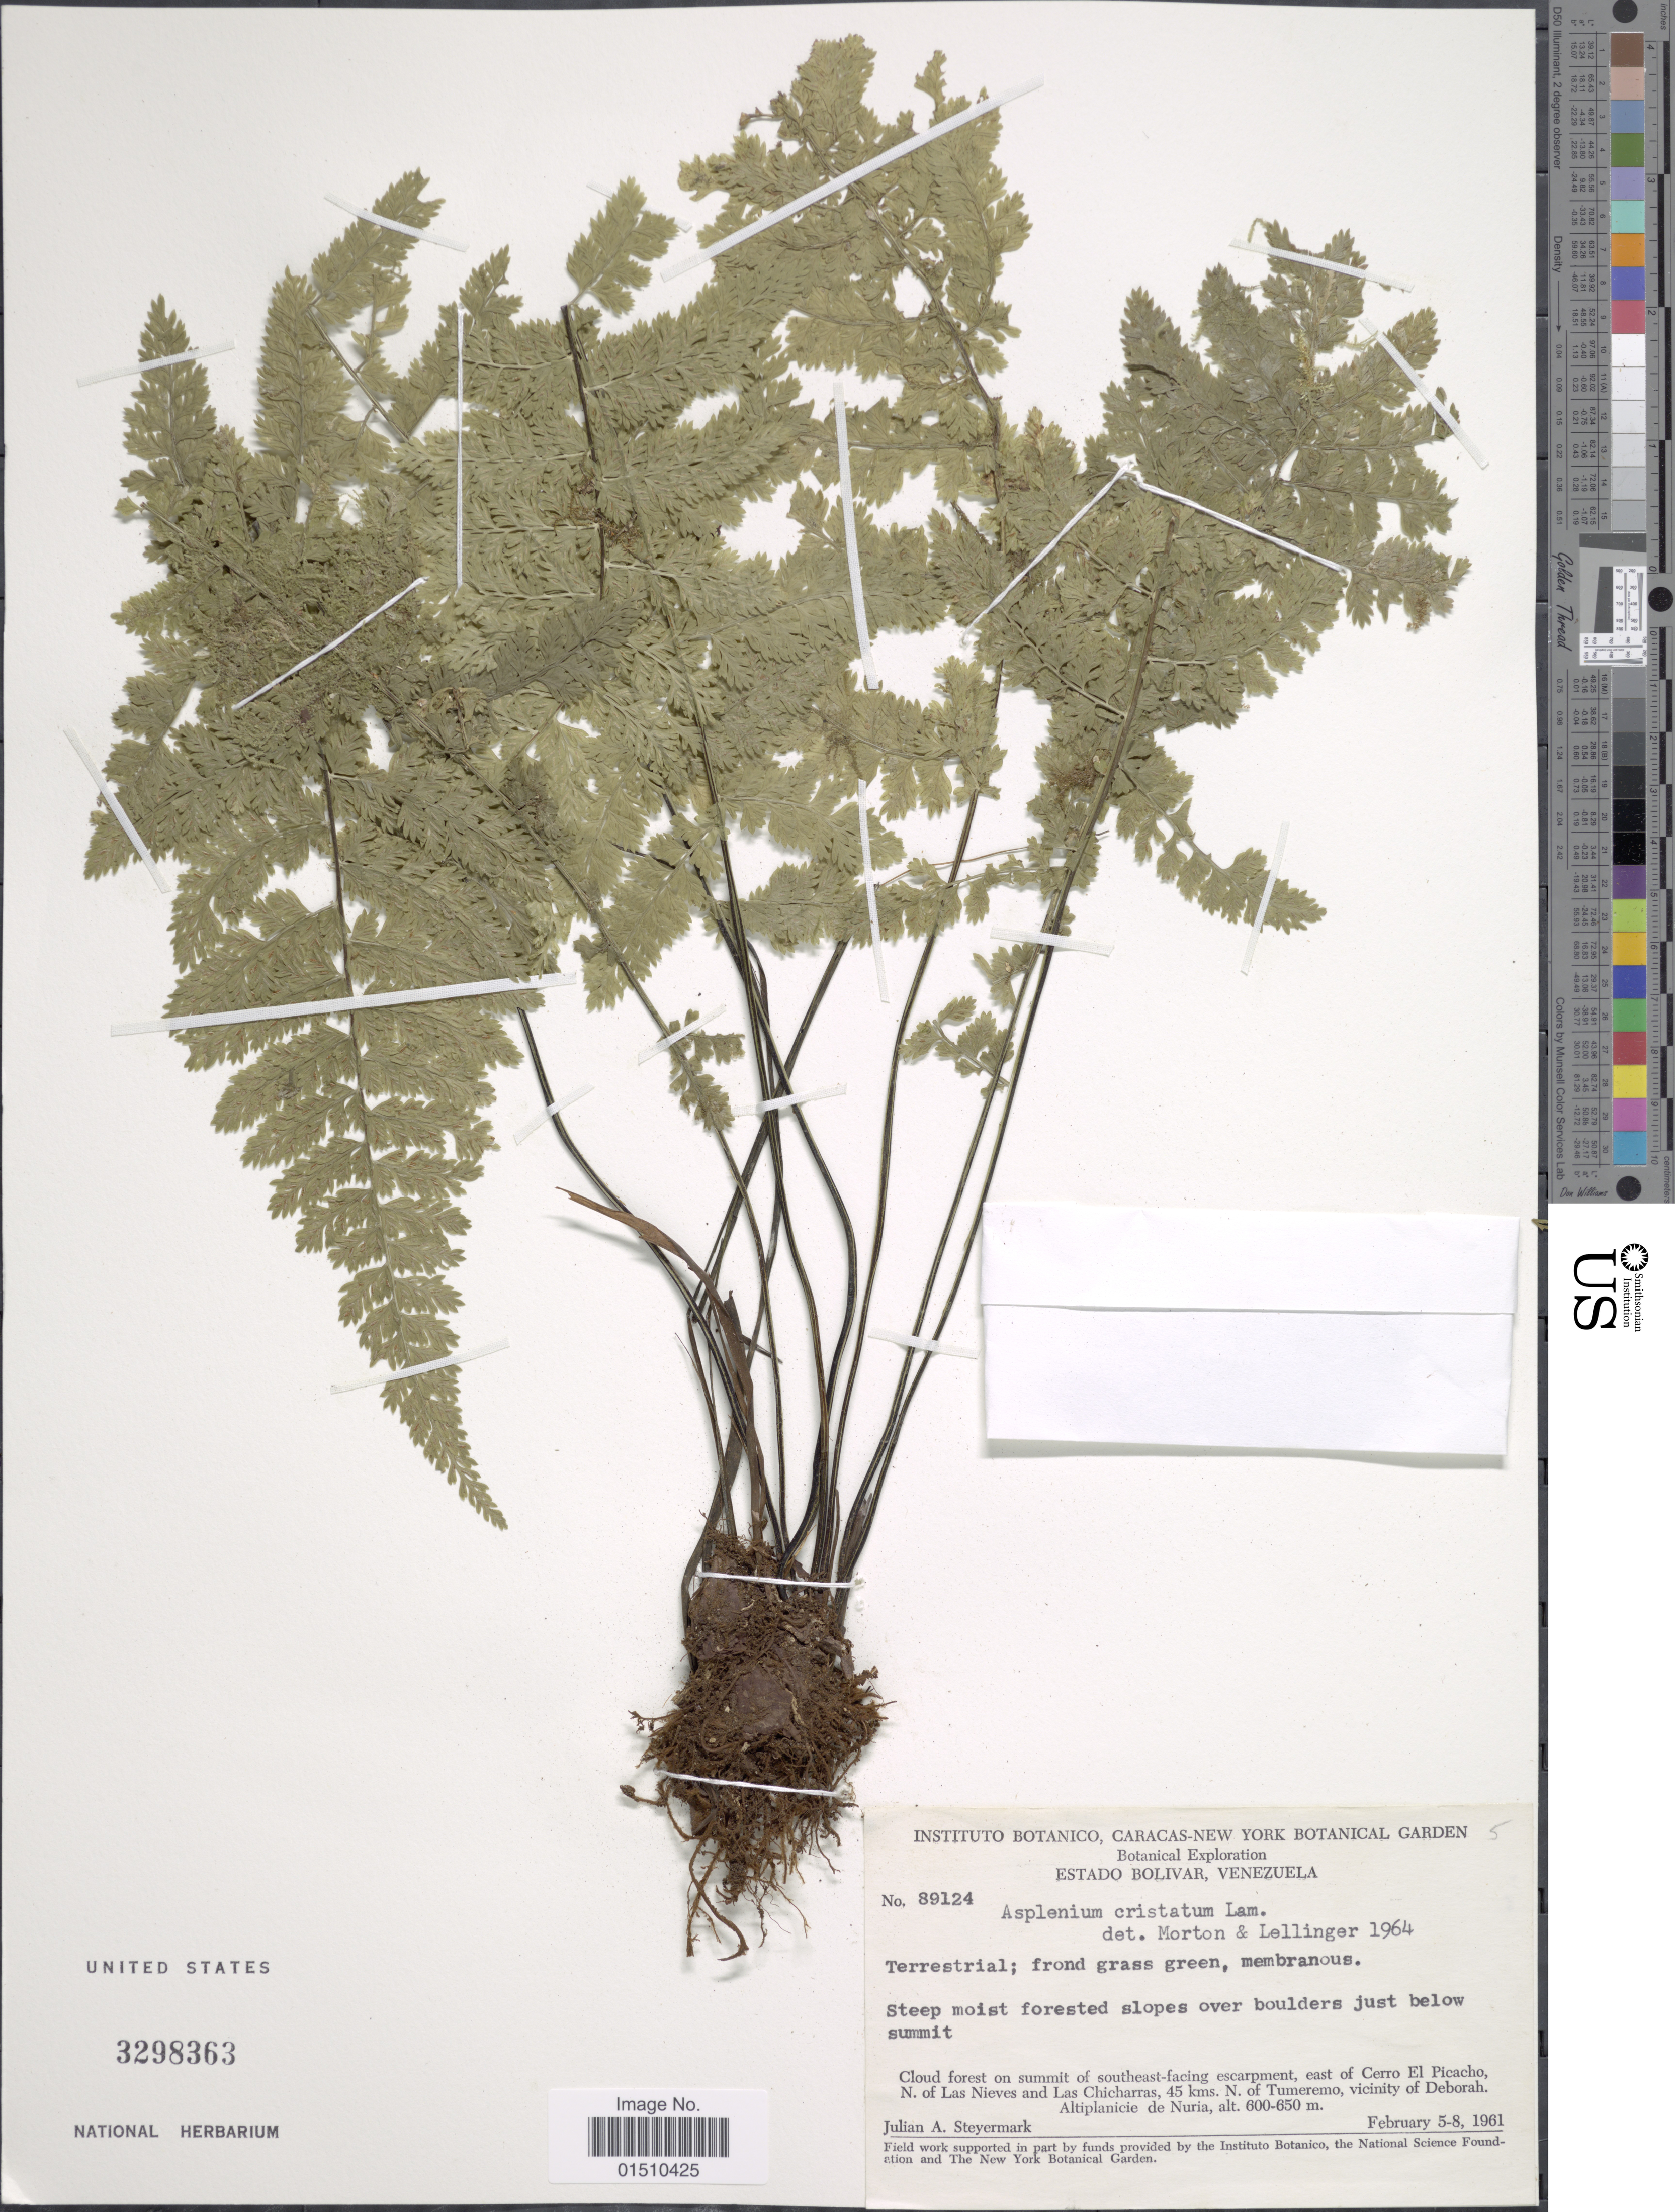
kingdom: Plantae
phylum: Tracheophyta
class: Polypodiopsida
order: Polypodiales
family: Aspleniaceae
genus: Asplenium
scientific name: Asplenium cristatum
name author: Lam.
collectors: J. Steyermark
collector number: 89124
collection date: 1961-02-05/1961-02-08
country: Venezuela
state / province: Bolivar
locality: Estado Bolivar, Venezuela, Cloud forest on sumiiy of southeast-facing escarpment, east of Cerro El Picacho, N. of Las Nieves and Las Chicharras, 45 kms. N. of Tumeremo, vicinity of Deborah, Altiplanicie de Nuria.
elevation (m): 600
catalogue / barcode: US 3298363